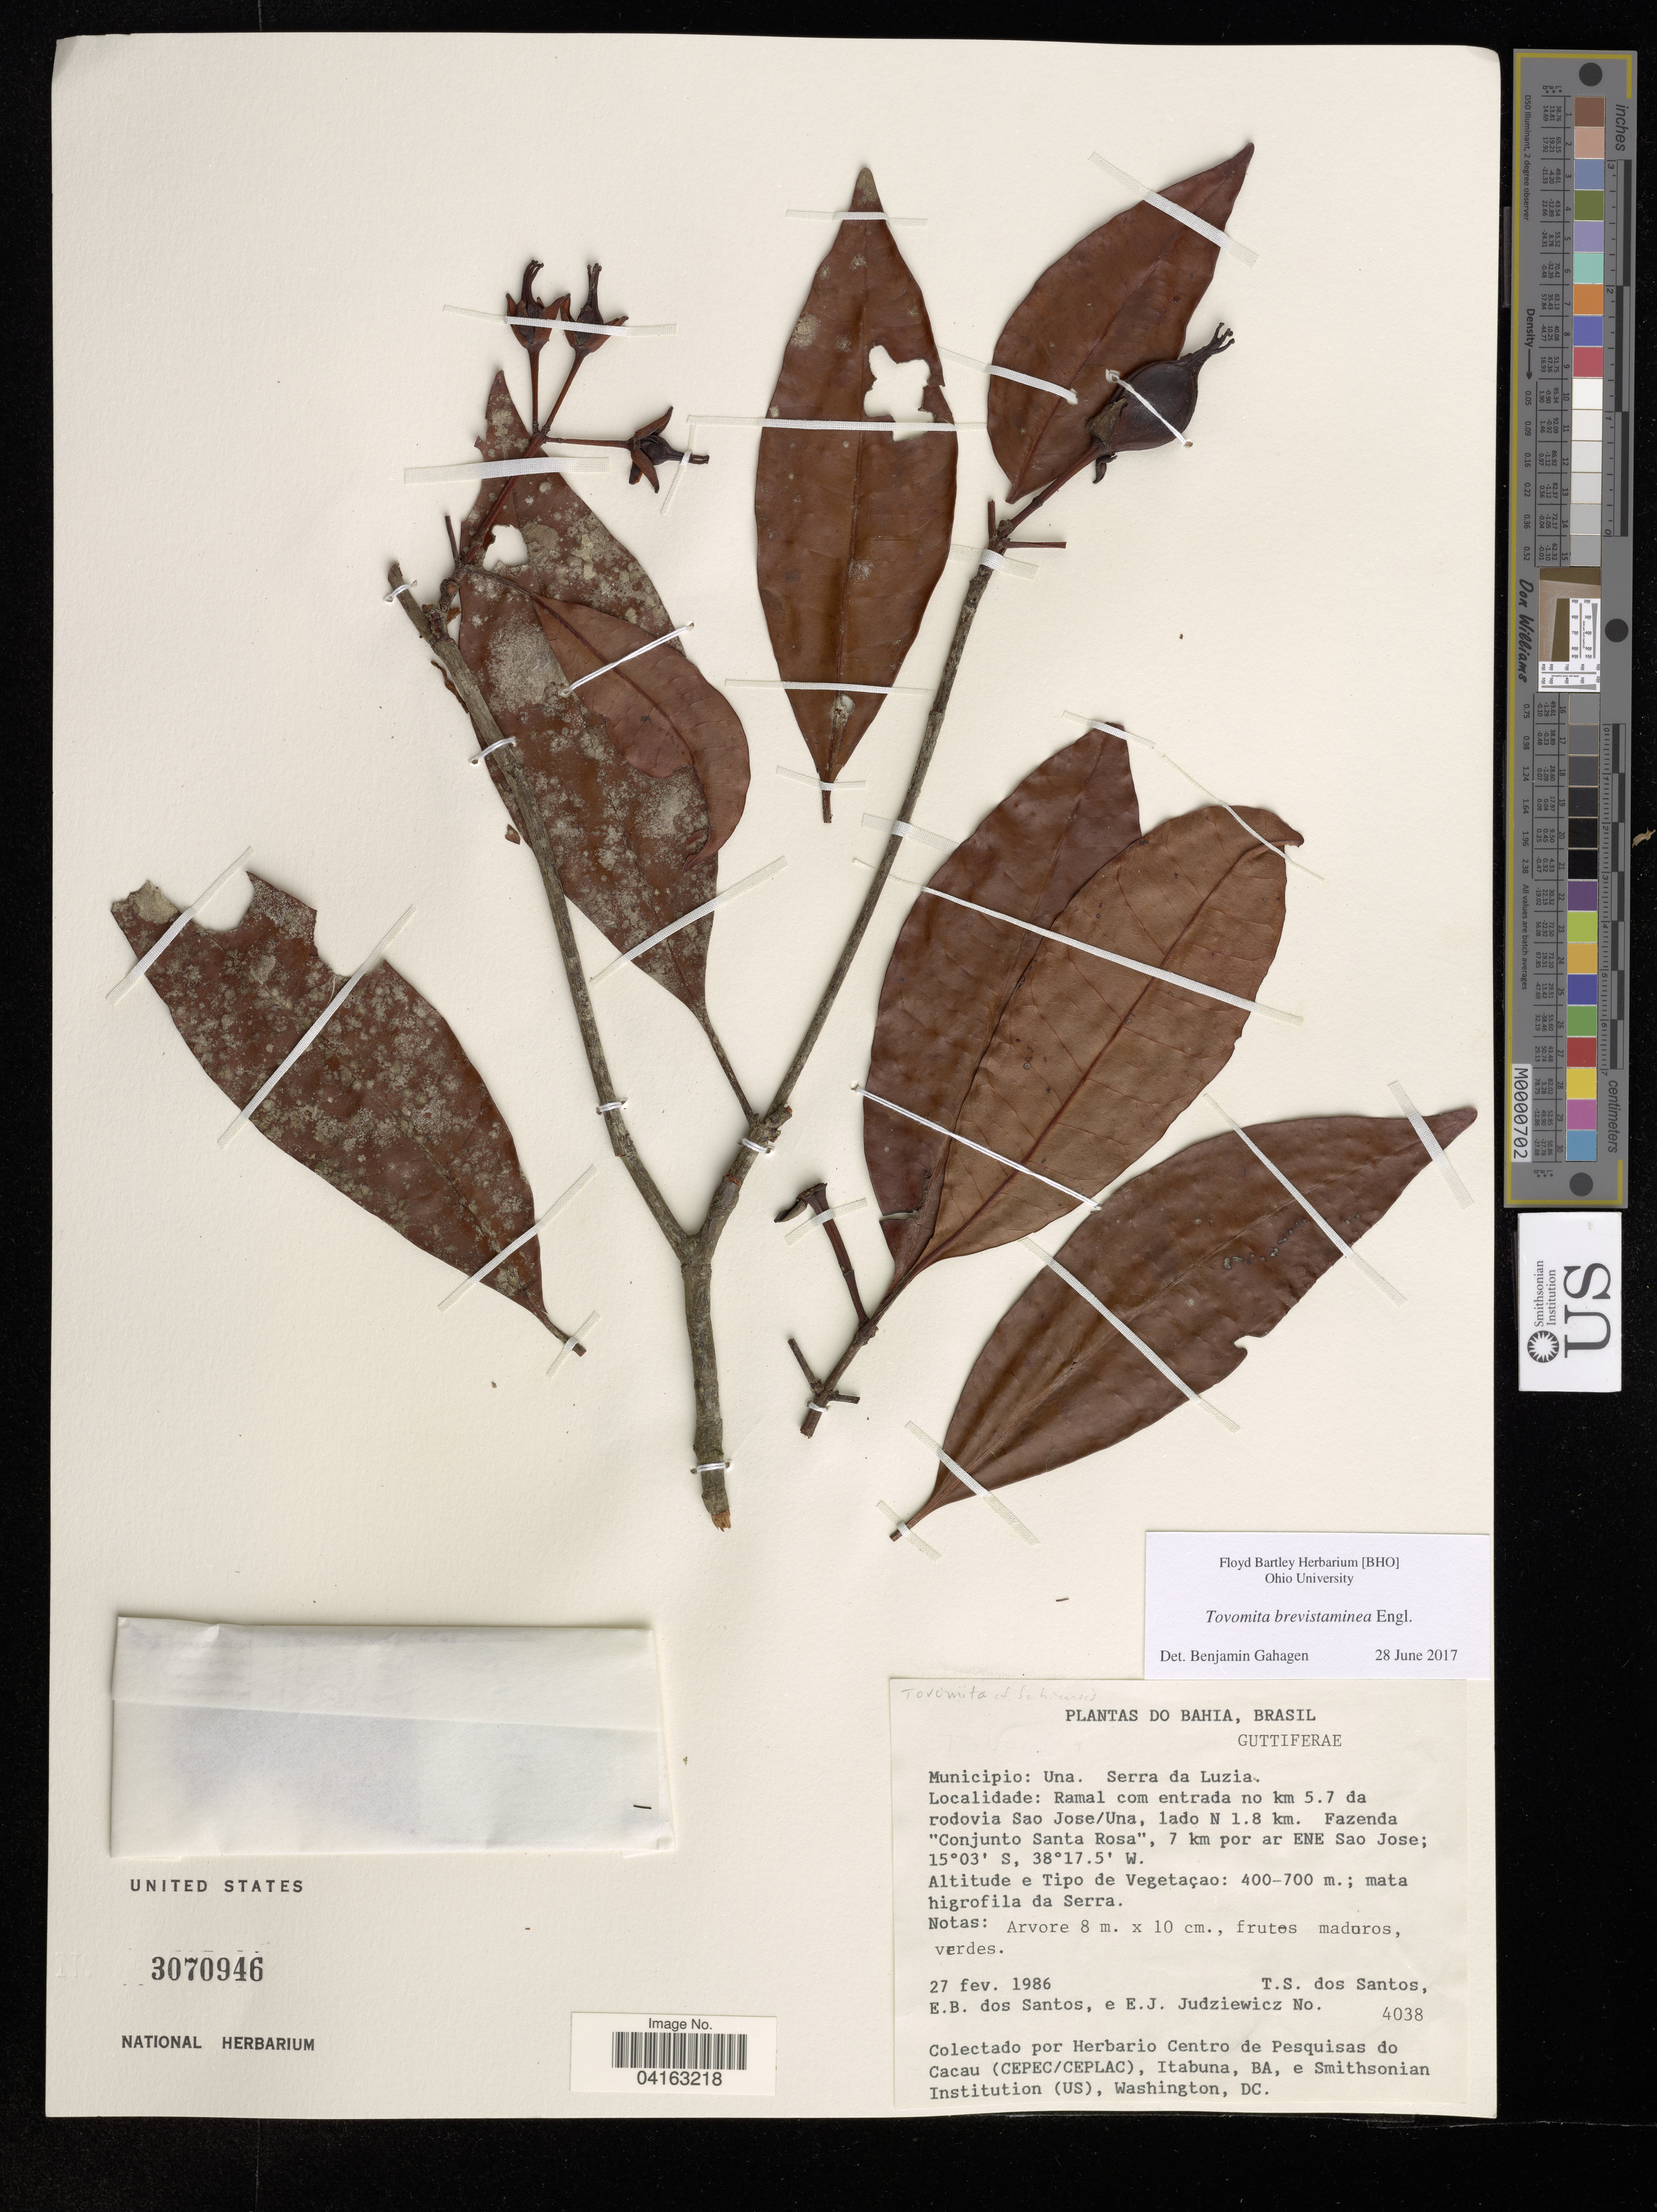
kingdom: Plantae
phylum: Tracheophyta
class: Magnoliopsida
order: Malpighiales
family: Clusiaceae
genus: Tovomita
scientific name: Tovomita brevistaminea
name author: Engl.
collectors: T. S. Santos, E. Dos Santos & E. J. Judziewicz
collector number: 4038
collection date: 1986-02-27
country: Brazil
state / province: Bahia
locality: Municipio: Una. Serra da Luzia. Ramal com entrada no km 5.7 da rodovia Sao Jose/Una, lado N 1.8 km. Fazenda "Conjunto Santa Rosa", 7 km por ar ENE Sao Jose.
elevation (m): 400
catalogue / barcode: US 3070946